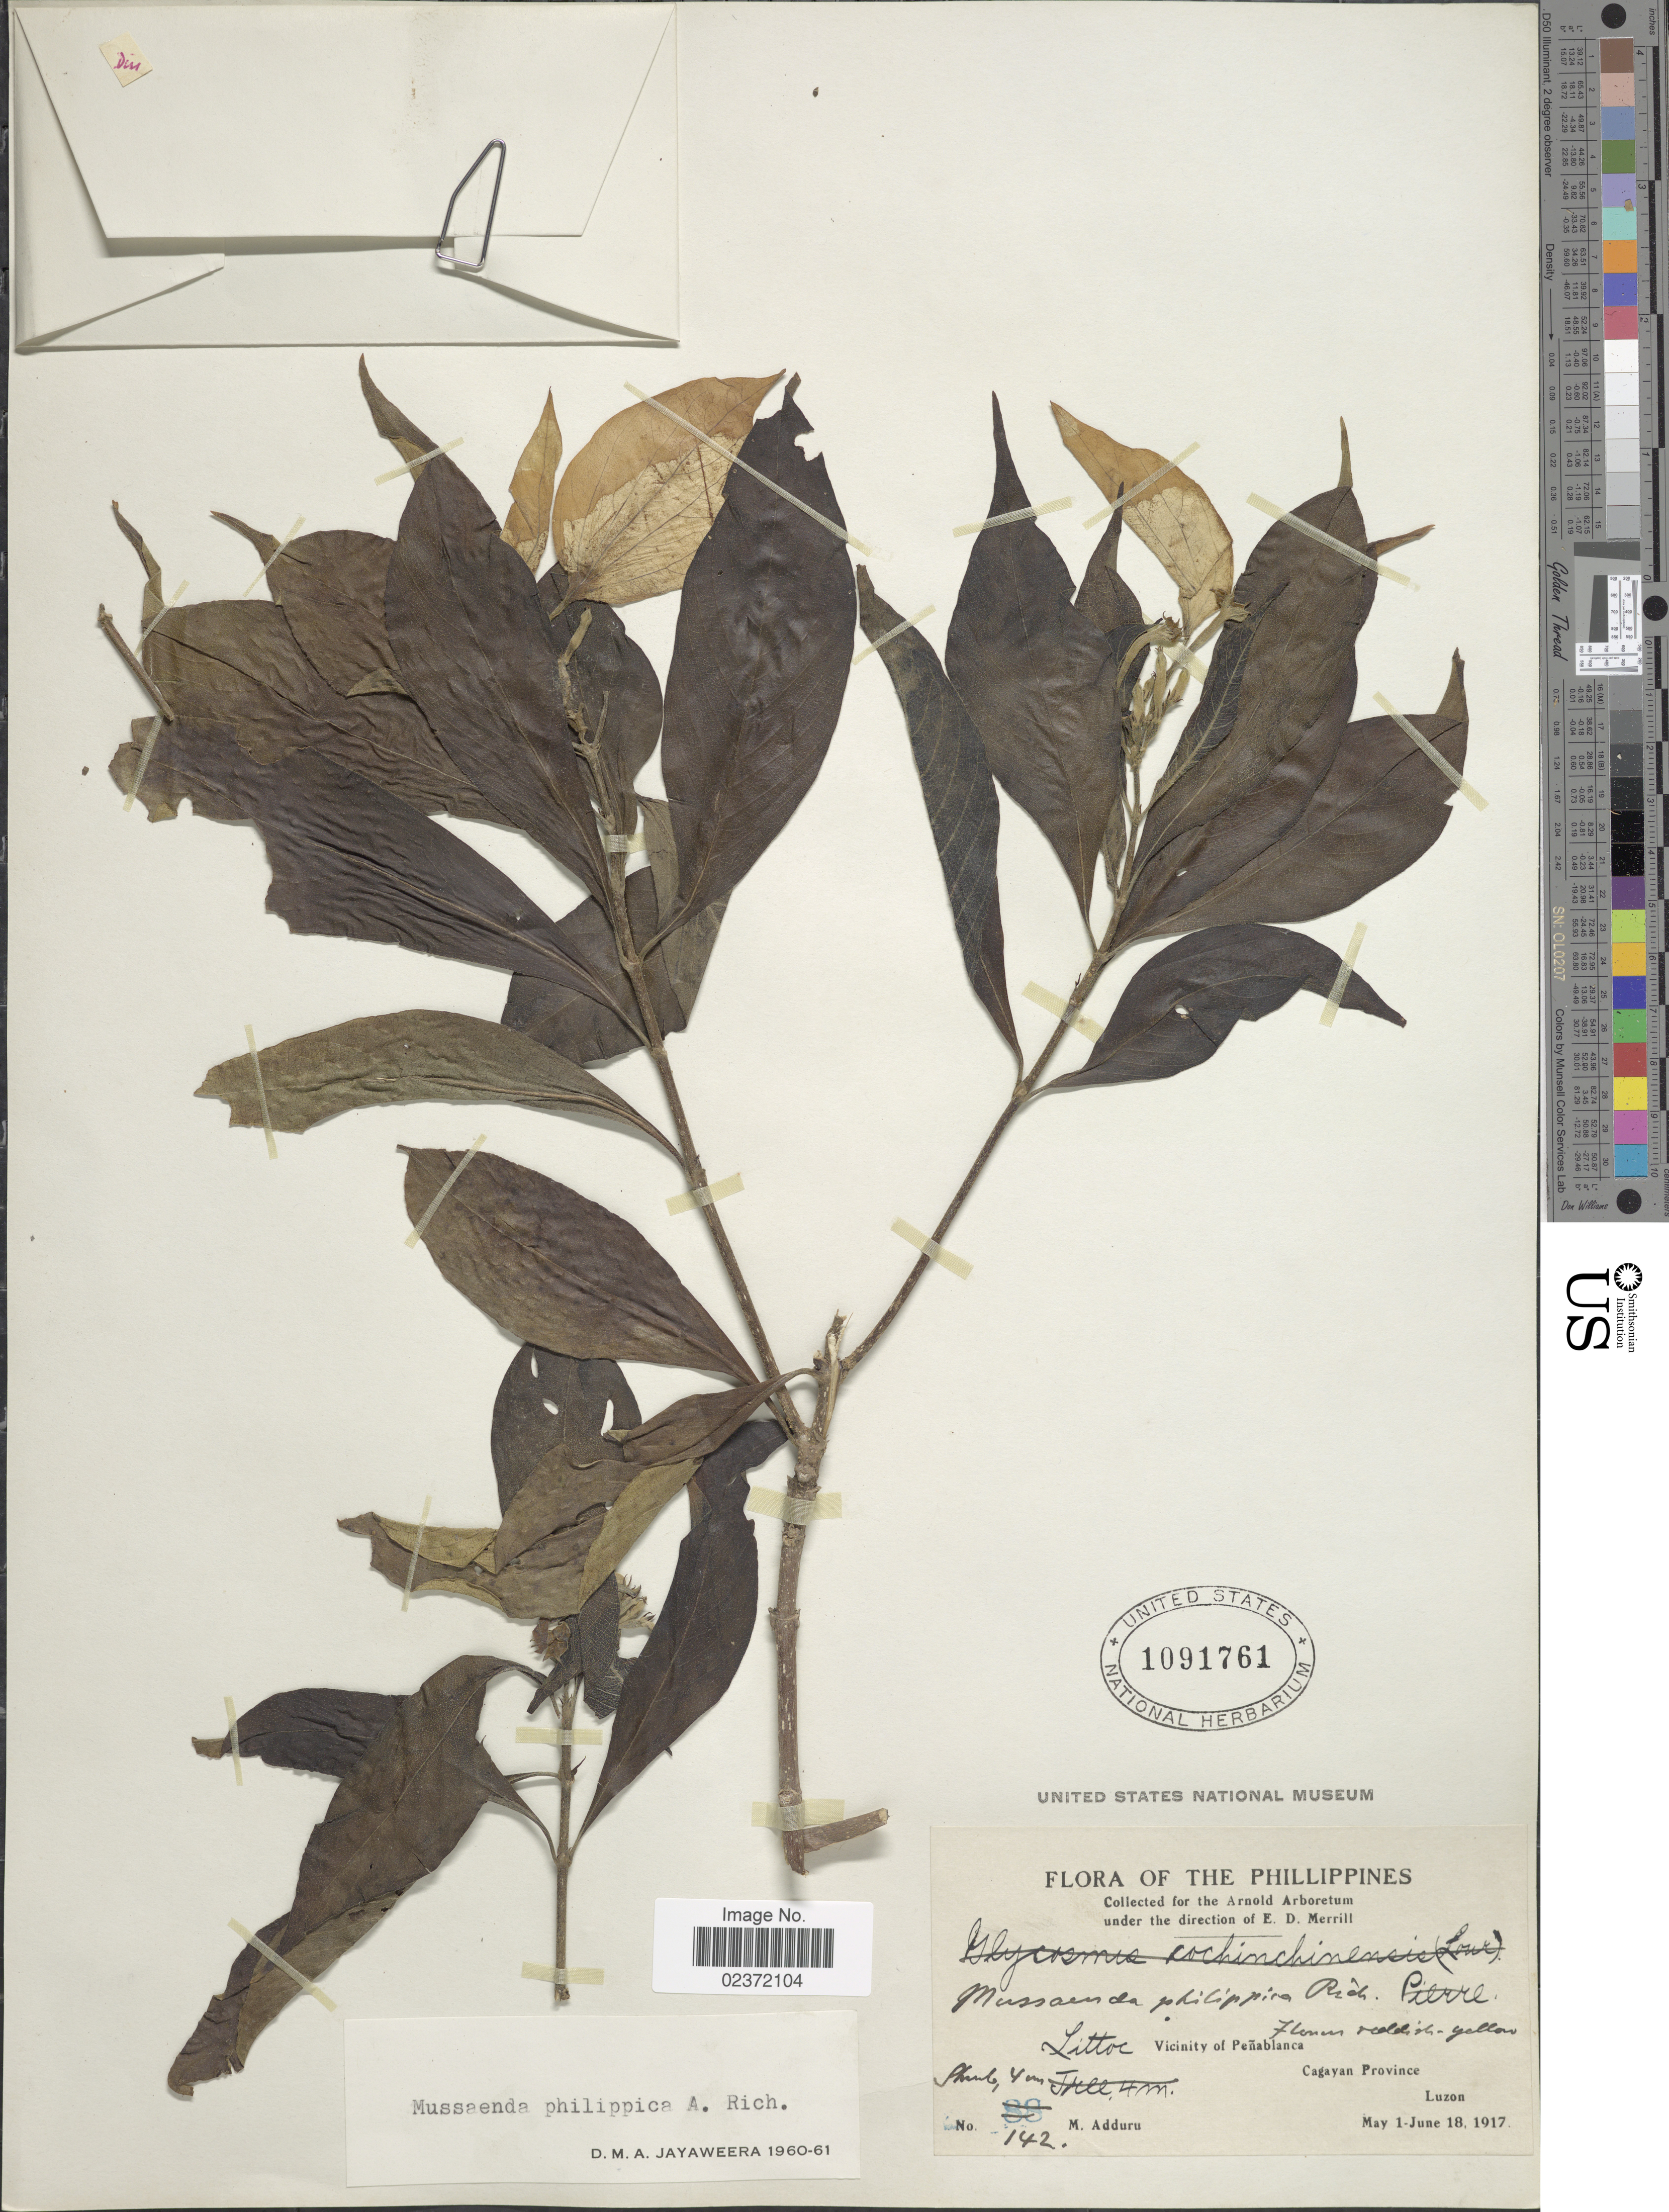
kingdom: Plantae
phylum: Tracheophyta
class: Magnoliopsida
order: Gentianales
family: Rubiaceae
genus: Mussaenda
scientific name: Mussaenda philippica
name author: A. Rich.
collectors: M. Adduru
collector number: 142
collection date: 1917-05-01/1917-06-18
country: Philippines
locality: Littoc, Vicinity of Penablanca, Cagayan Province, Luzon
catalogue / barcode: US 1091761